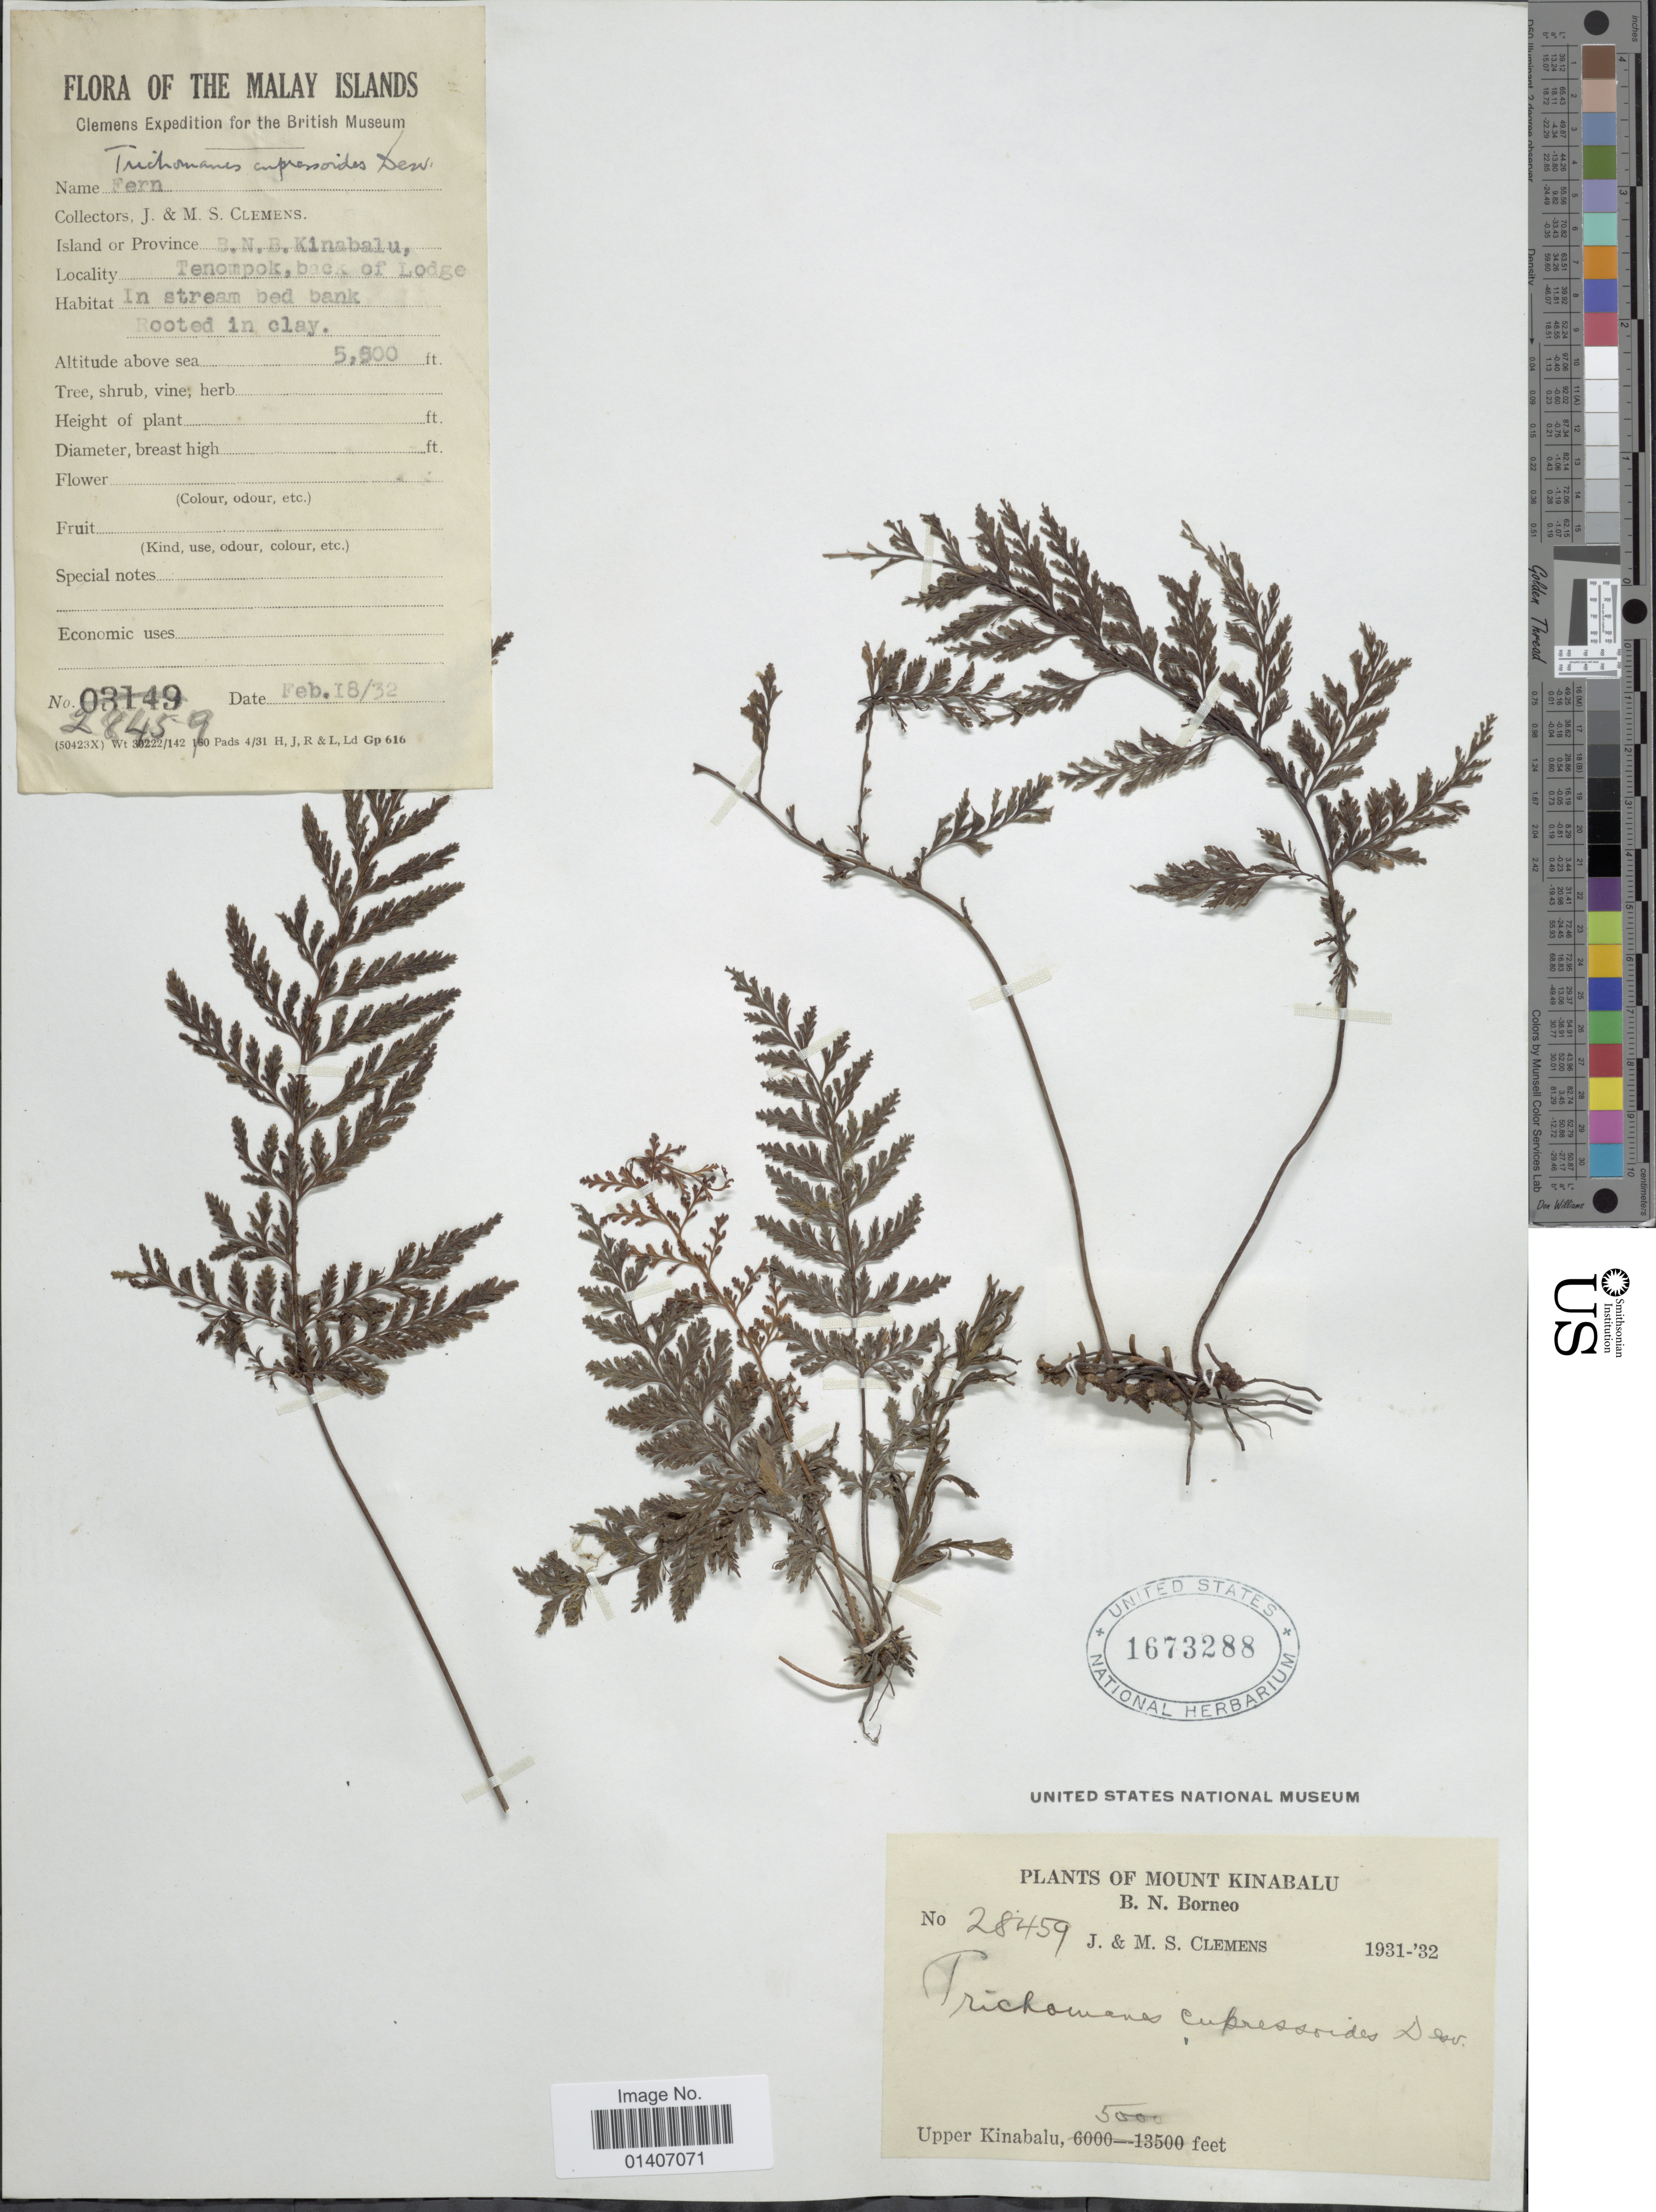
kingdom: Plantae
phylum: Tracheophyta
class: Polypodiopsida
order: Hymenophyllales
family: Hymenophyllaceae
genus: Abrodictyum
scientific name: Abrodictyum obscurum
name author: (Blume) Ebihara & K. Iwats.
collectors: J. Clemens & M. S. Clemens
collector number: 28459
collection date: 1932-02-18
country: Malaysia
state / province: Sabah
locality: Island & province B.N.B. Kinabalu, Tenompok, back of Lodge in stream bed bank, Upper Kinabalu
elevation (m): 1676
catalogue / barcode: US 1673288